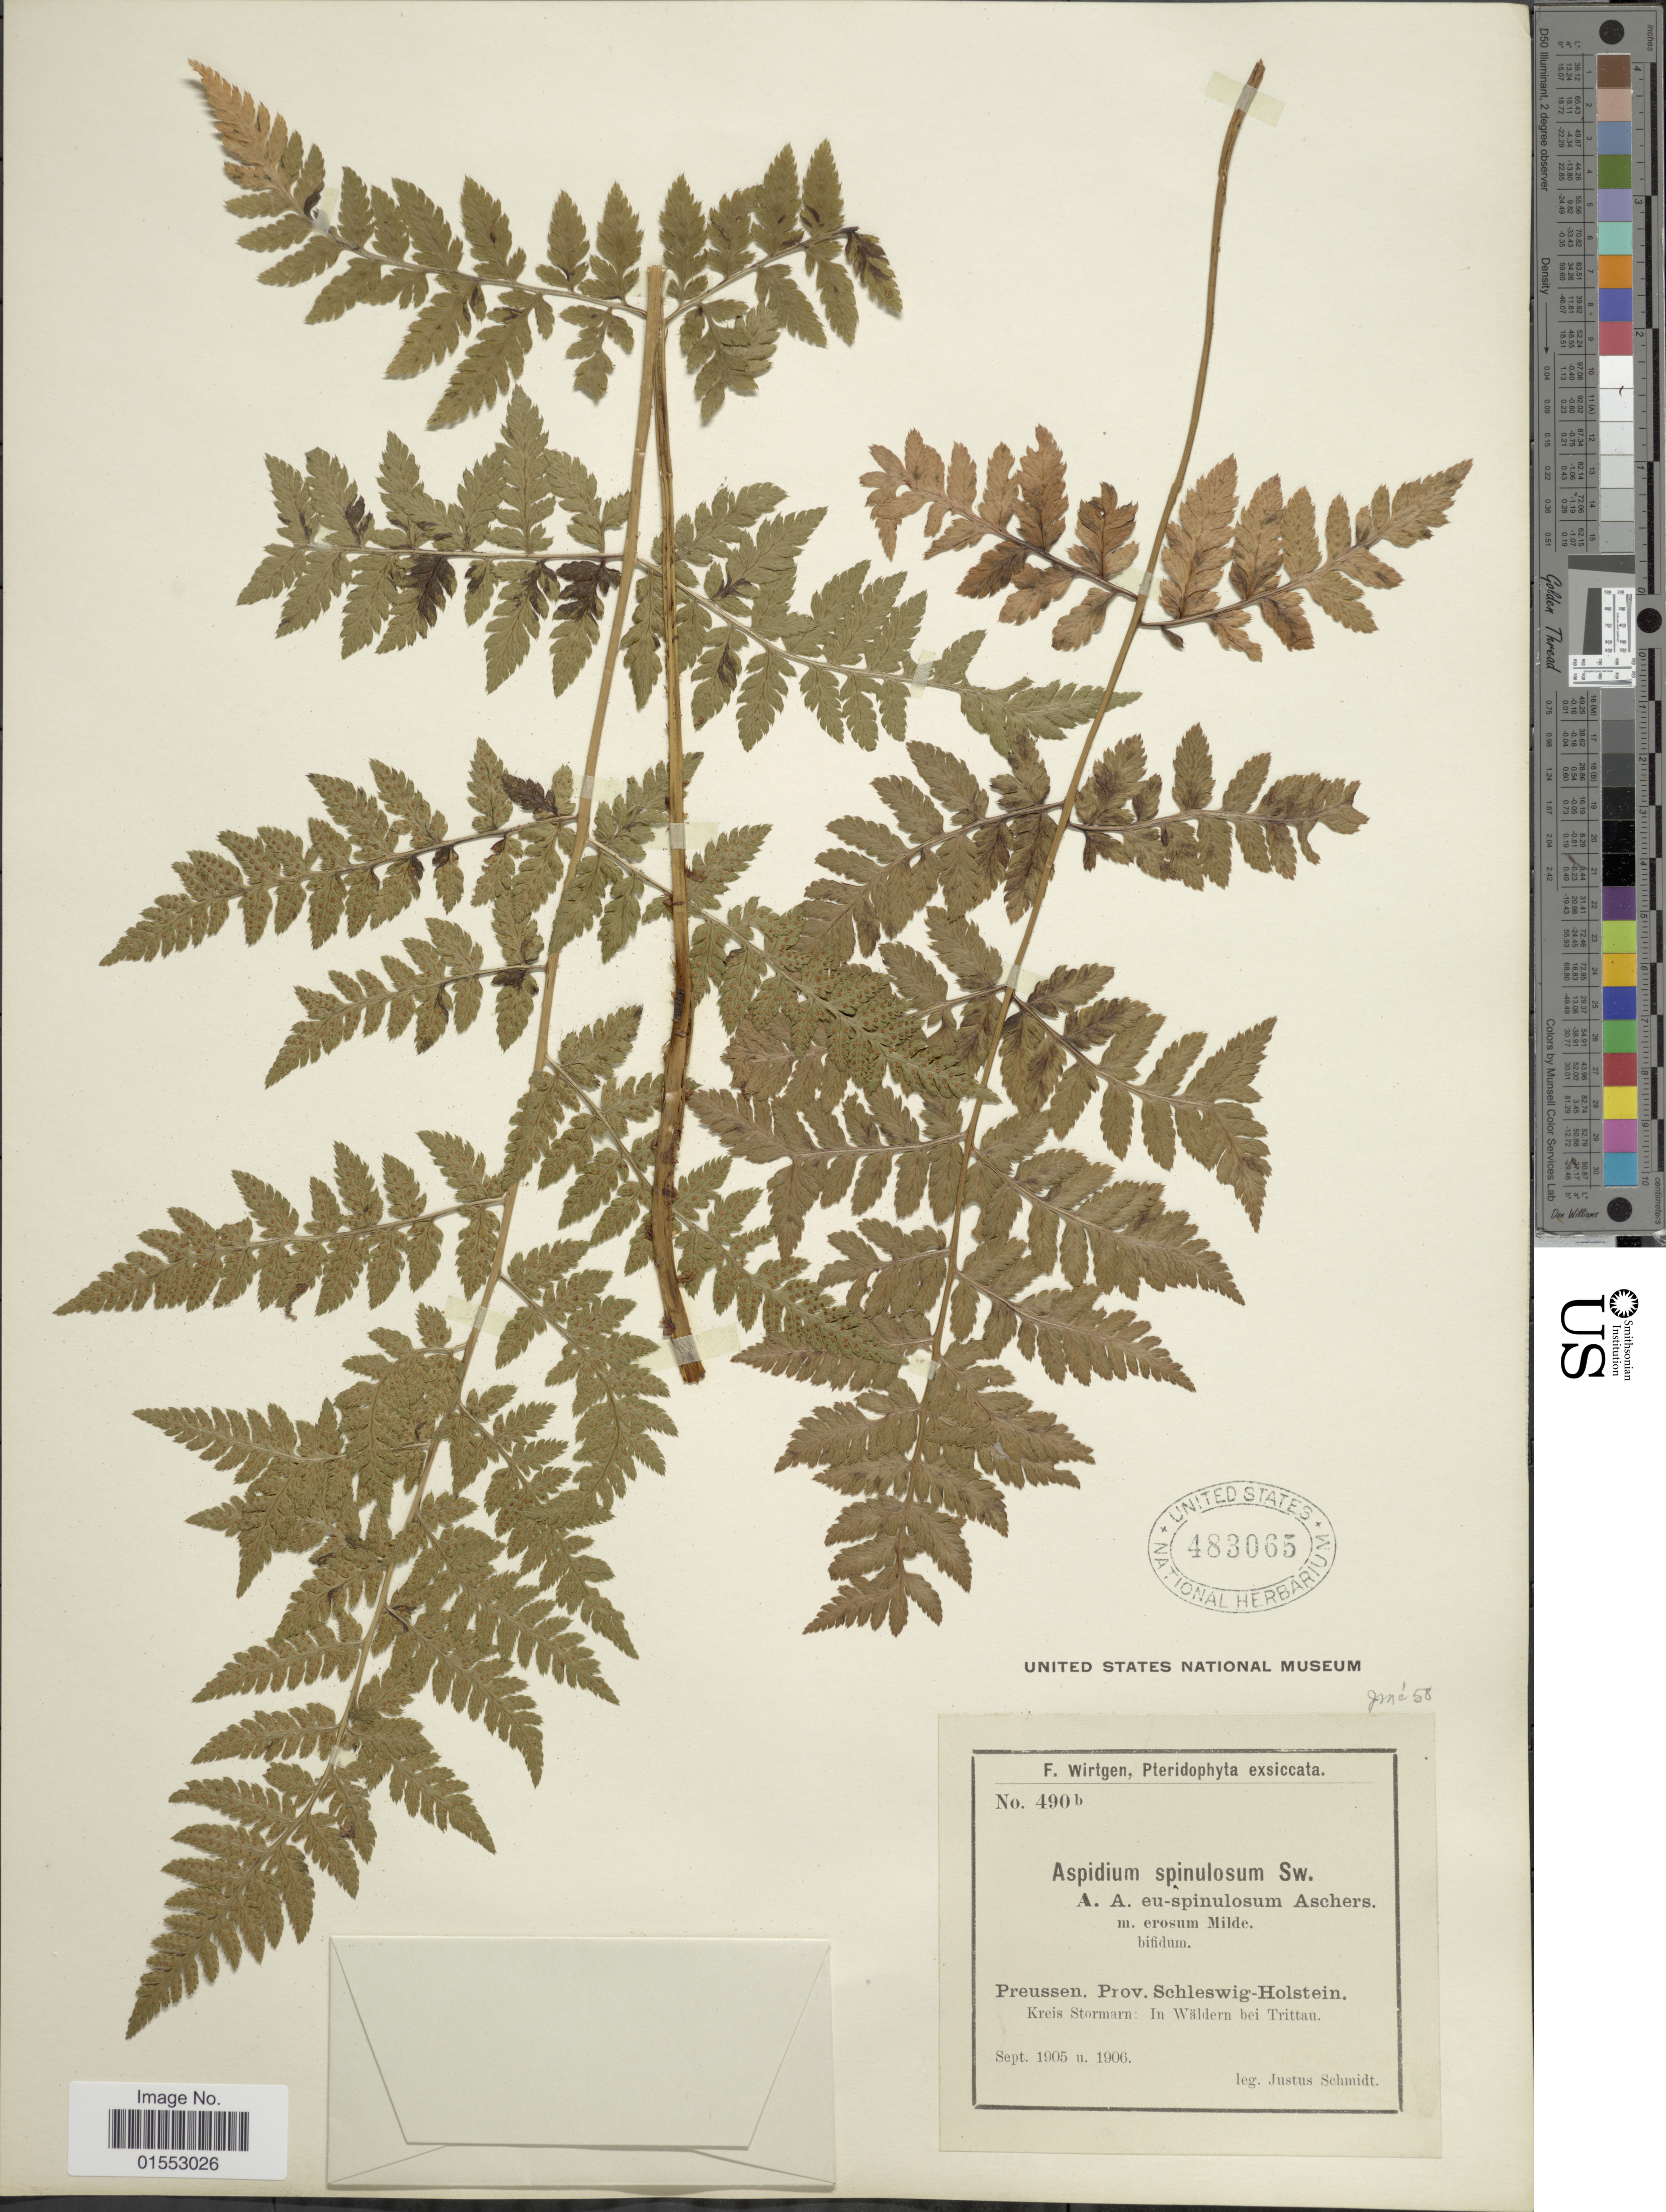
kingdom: Plantae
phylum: Tracheophyta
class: Polypodiopsida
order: Polypodiales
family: Dryopteridaceae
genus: Dryopteris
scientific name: Dryopteris carthusiana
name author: (Villars) H.P. Fuchs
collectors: J. Schmidt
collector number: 490b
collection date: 1905-09/1906-09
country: Germany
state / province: Schleswig-Holstein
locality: Preussen. Kreis Stormarn: In Wäldern bei Trittan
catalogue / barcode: US 483065